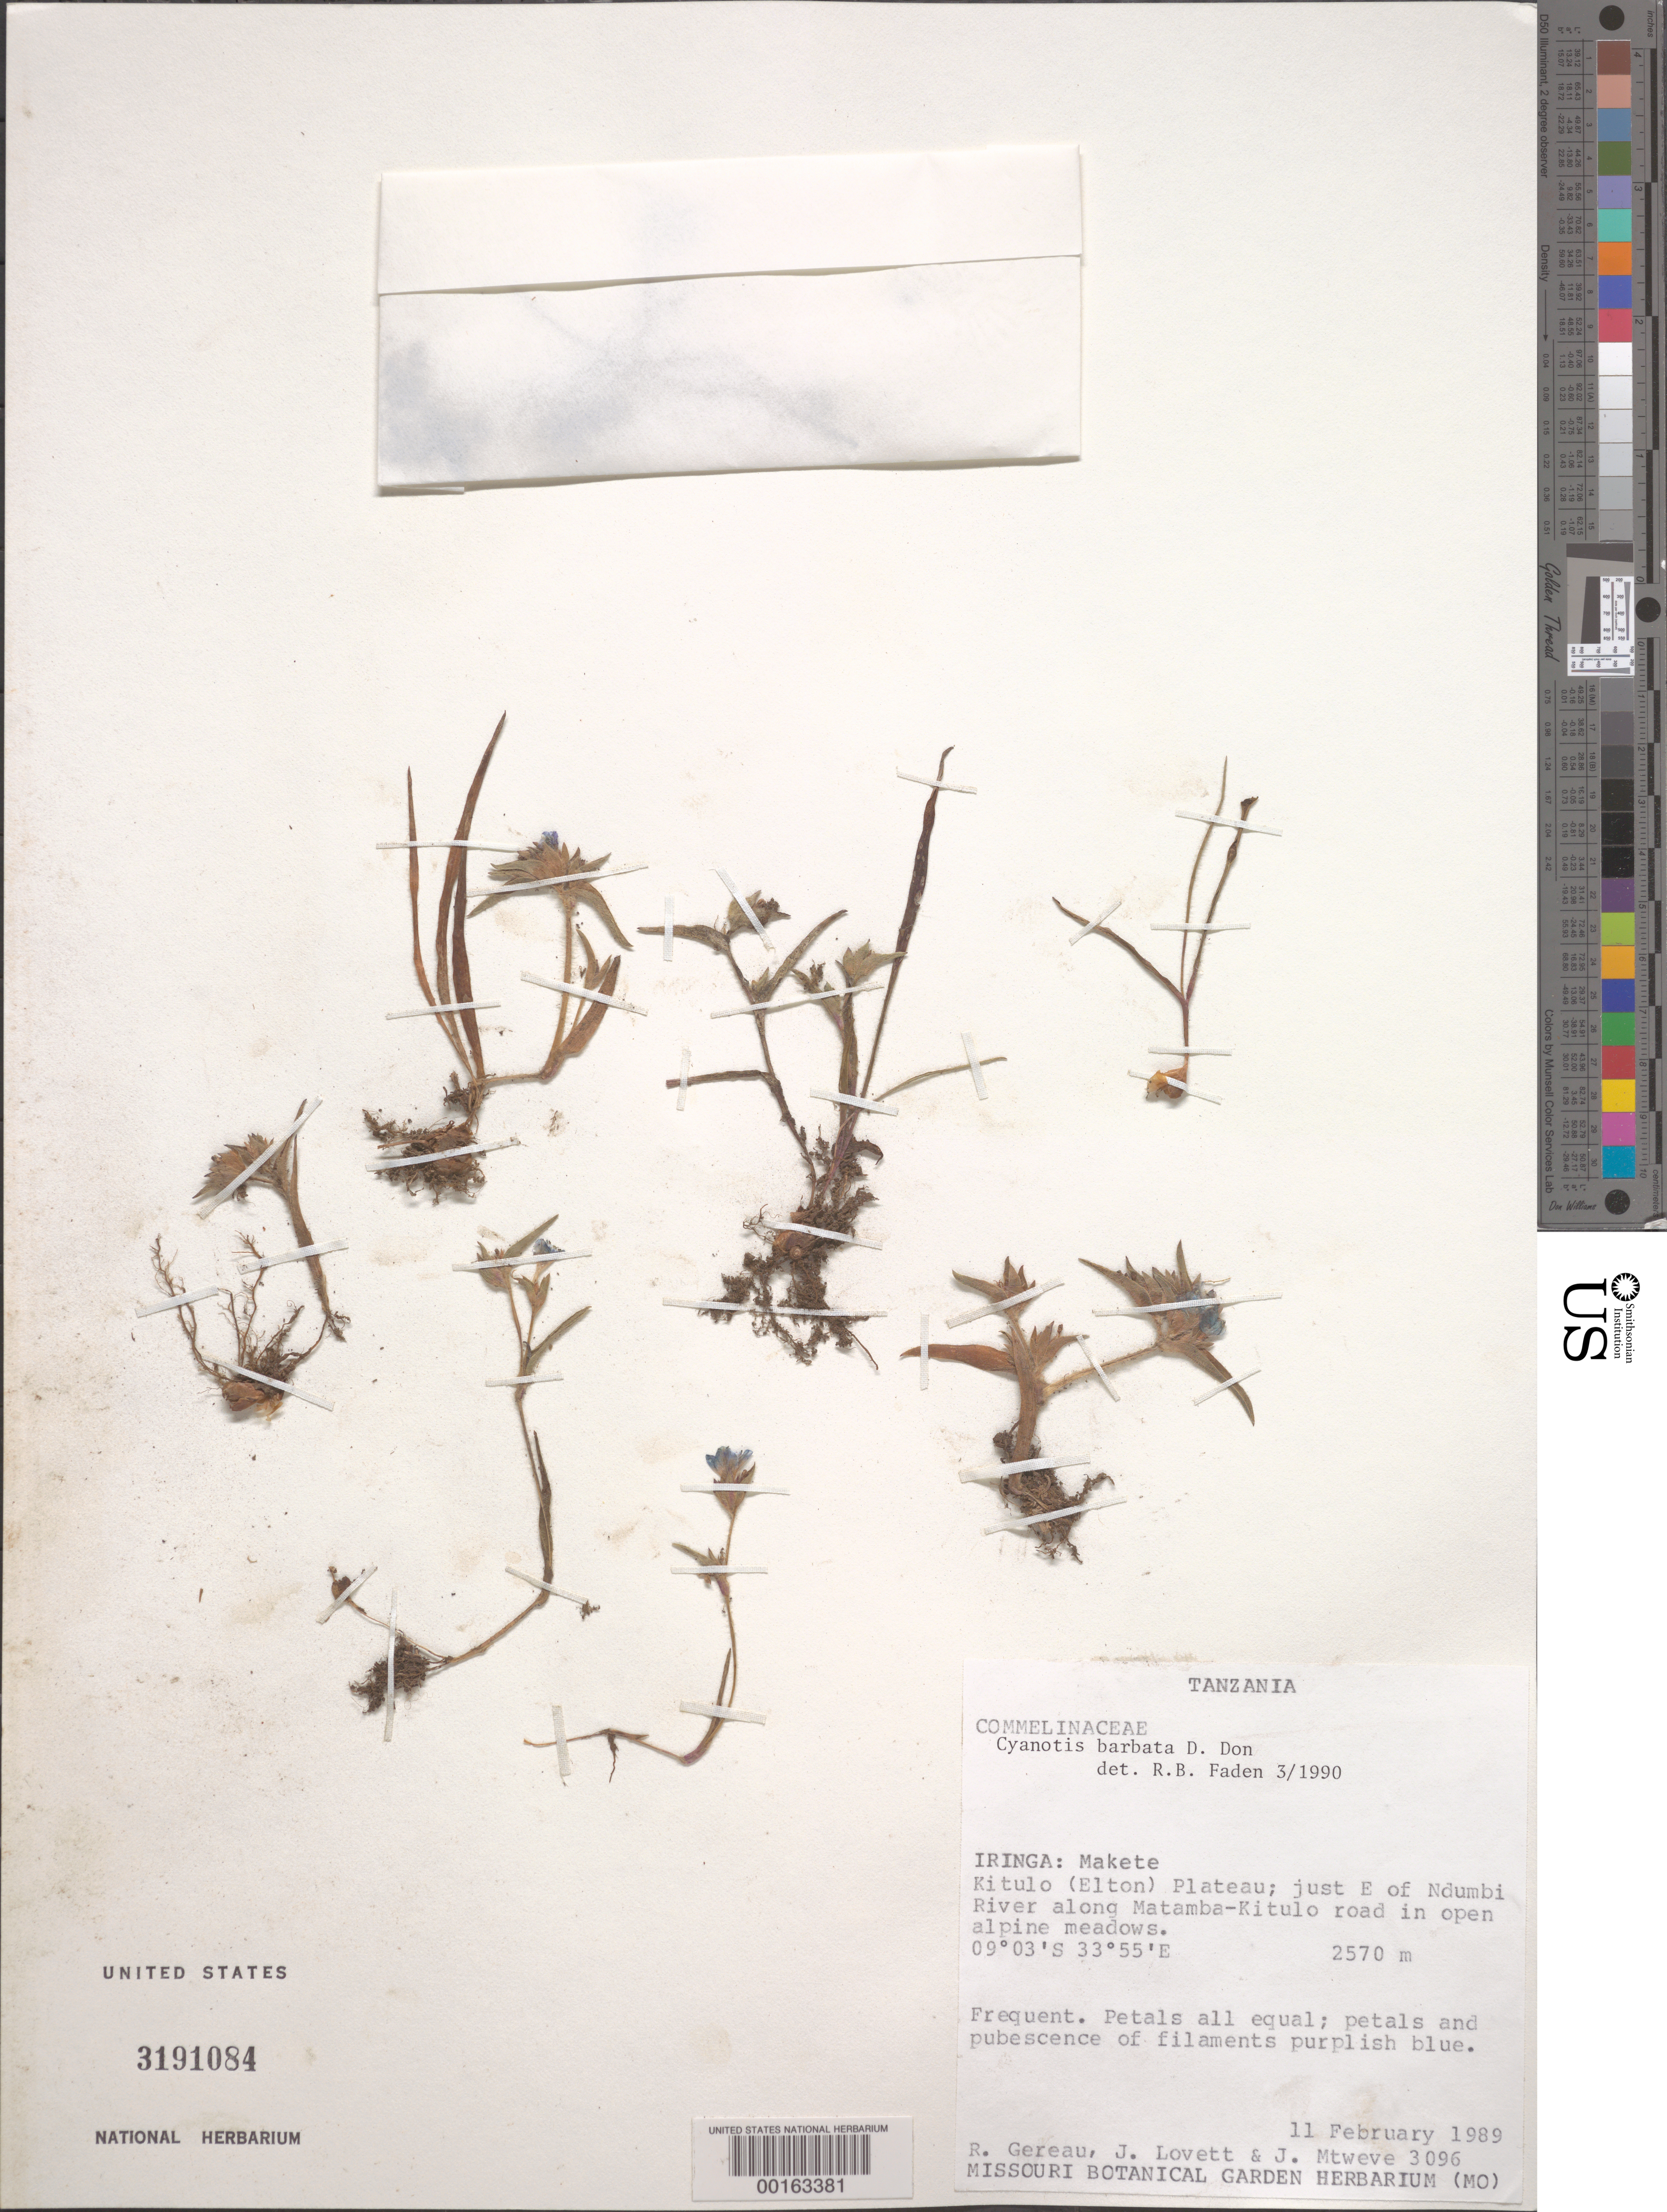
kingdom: Plantae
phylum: Tracheophyta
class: Liliopsida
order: Commelinales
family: Commelinaceae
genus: Cyanotis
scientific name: Cyanotis barbata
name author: D. Don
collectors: R. E. Gereau, J. Lovett & J. Mtweve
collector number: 3096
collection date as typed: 11 Feb 1989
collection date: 1989-02-11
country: Tanzania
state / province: Iringa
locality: Iringa, makete, kitulo plateau, e of ndumbi river along matamba-kitulo road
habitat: Open alpine meadows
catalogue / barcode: US 3191084